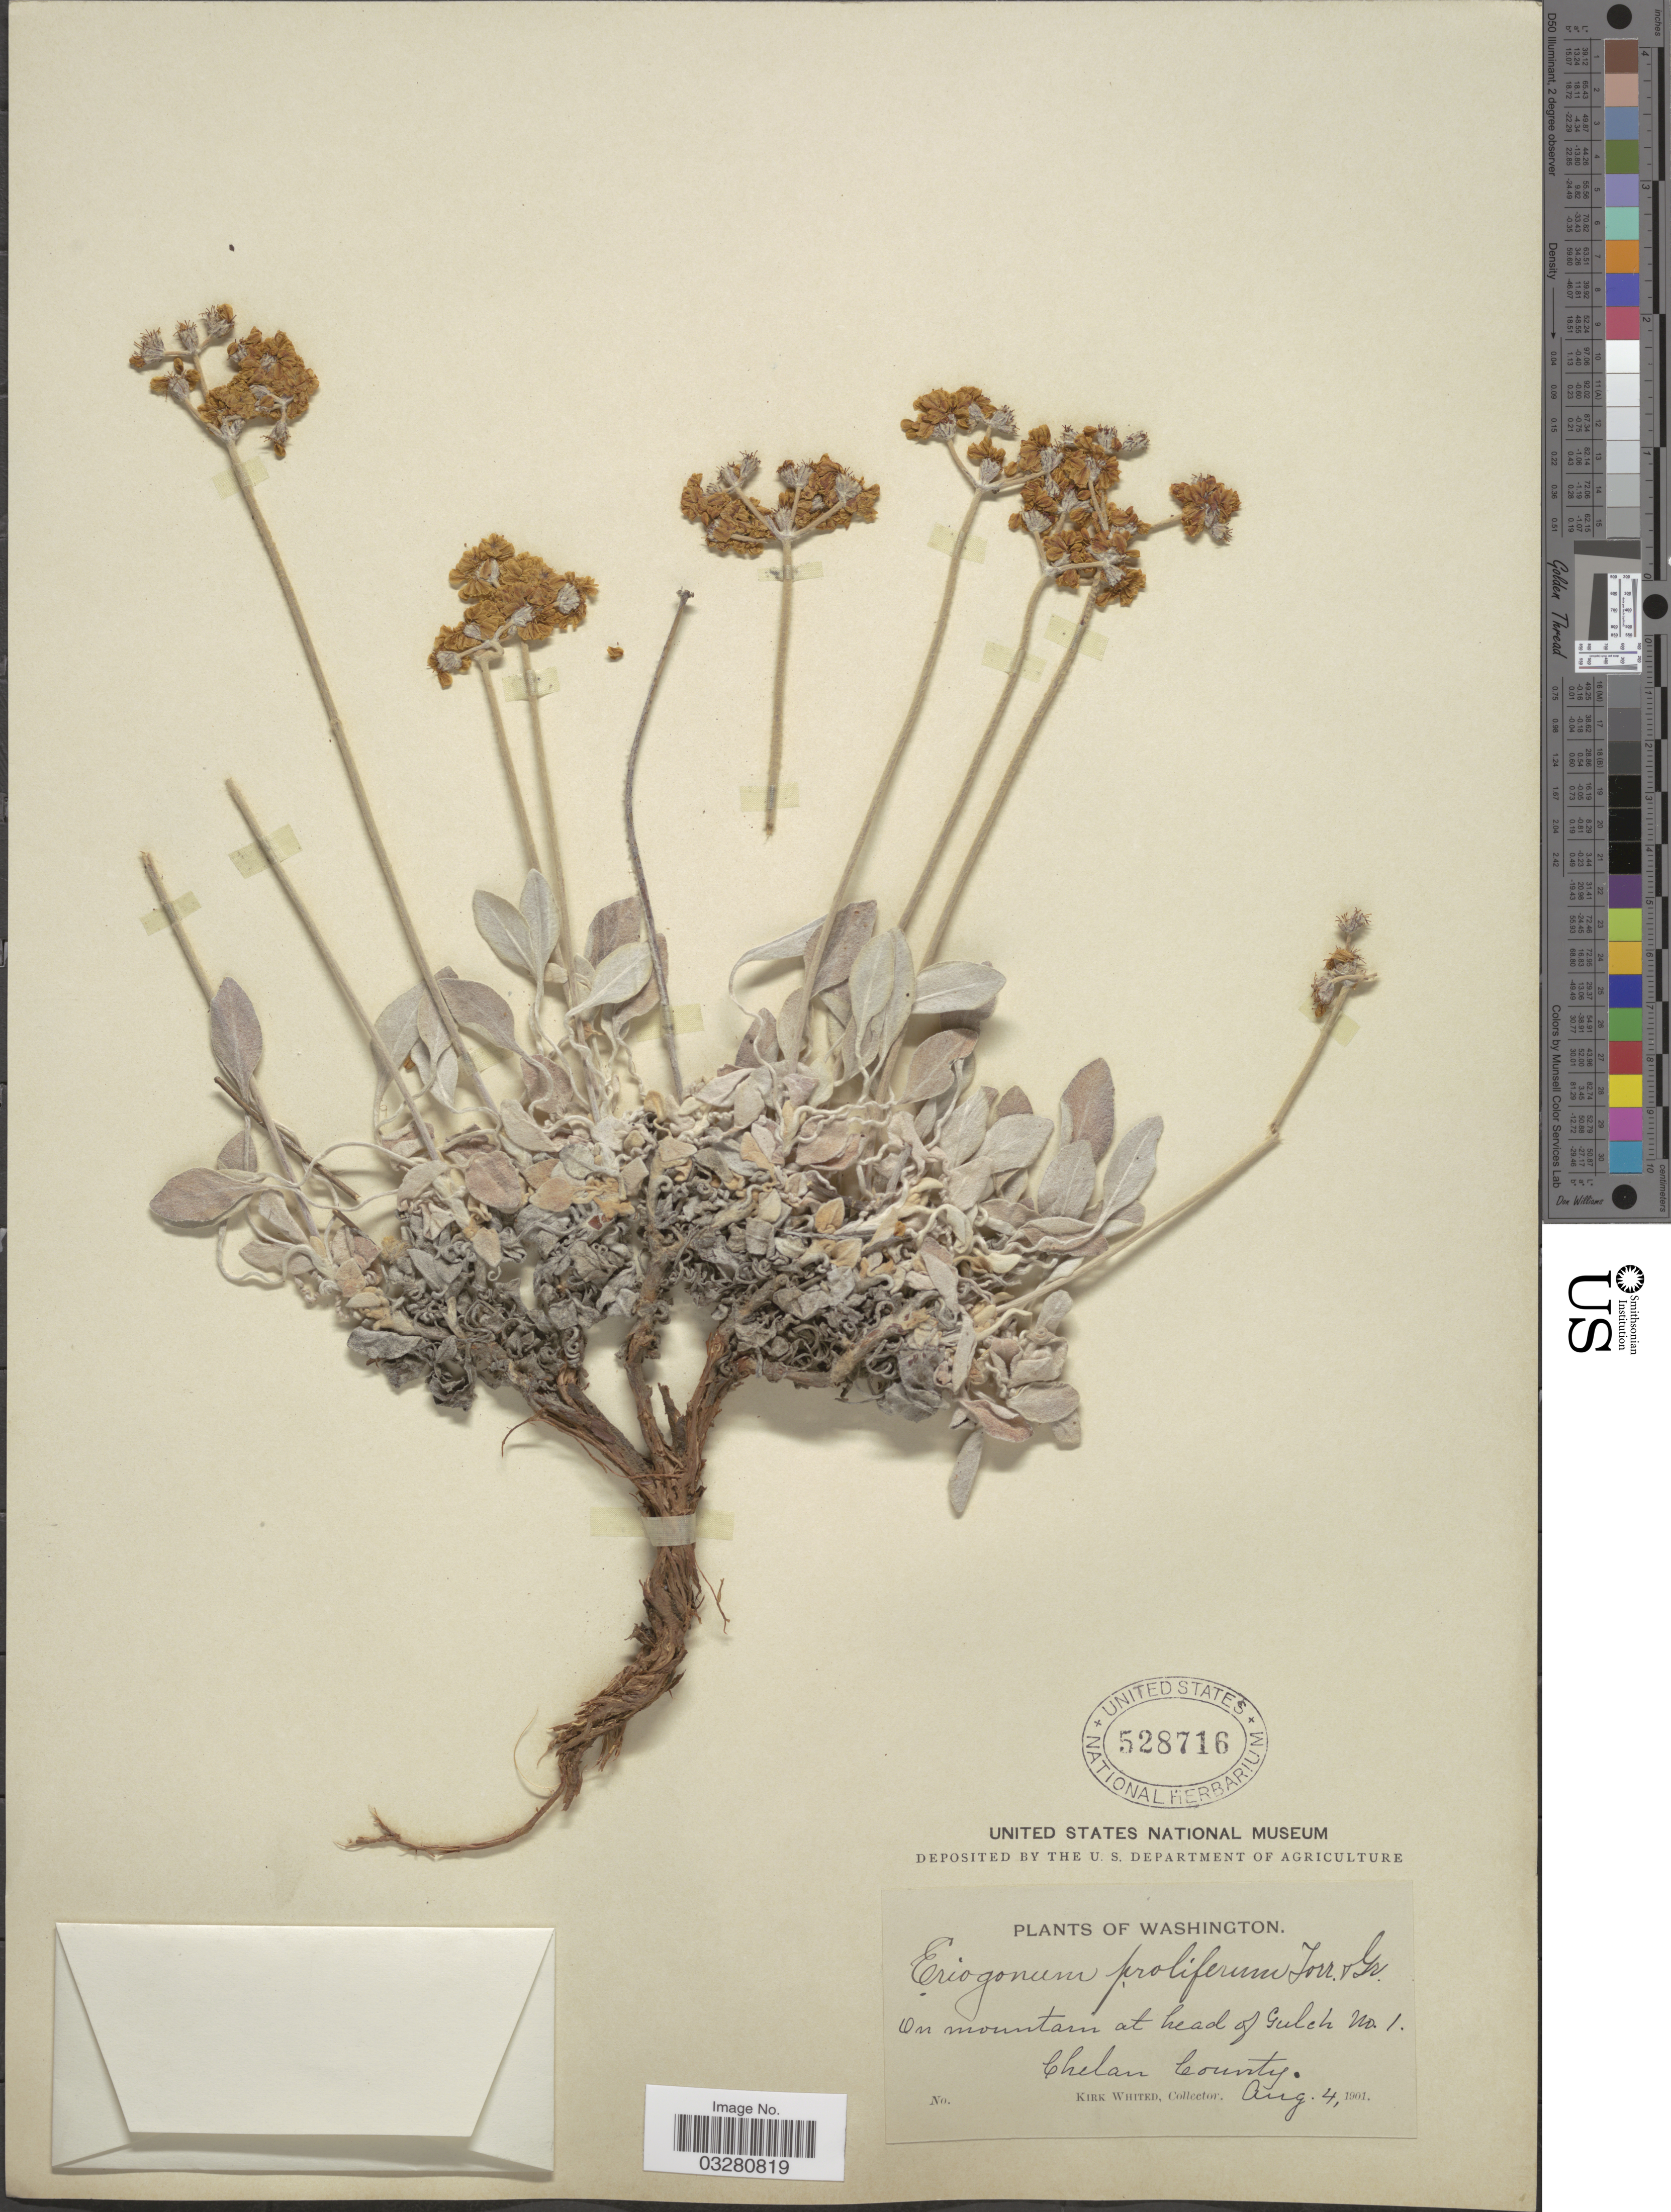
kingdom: Plantae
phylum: Tracheophyta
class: Magnoliopsida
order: Caryophyllales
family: Polygonaceae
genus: Eriogonum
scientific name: Eriogonum strictum subsp. anserinum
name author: (Greene) Munz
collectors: K. Whited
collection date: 1901-08-04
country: United States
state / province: Washington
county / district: Chelan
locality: On mountain at head of Guleh no. 1. Chelan County.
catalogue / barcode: US 528716